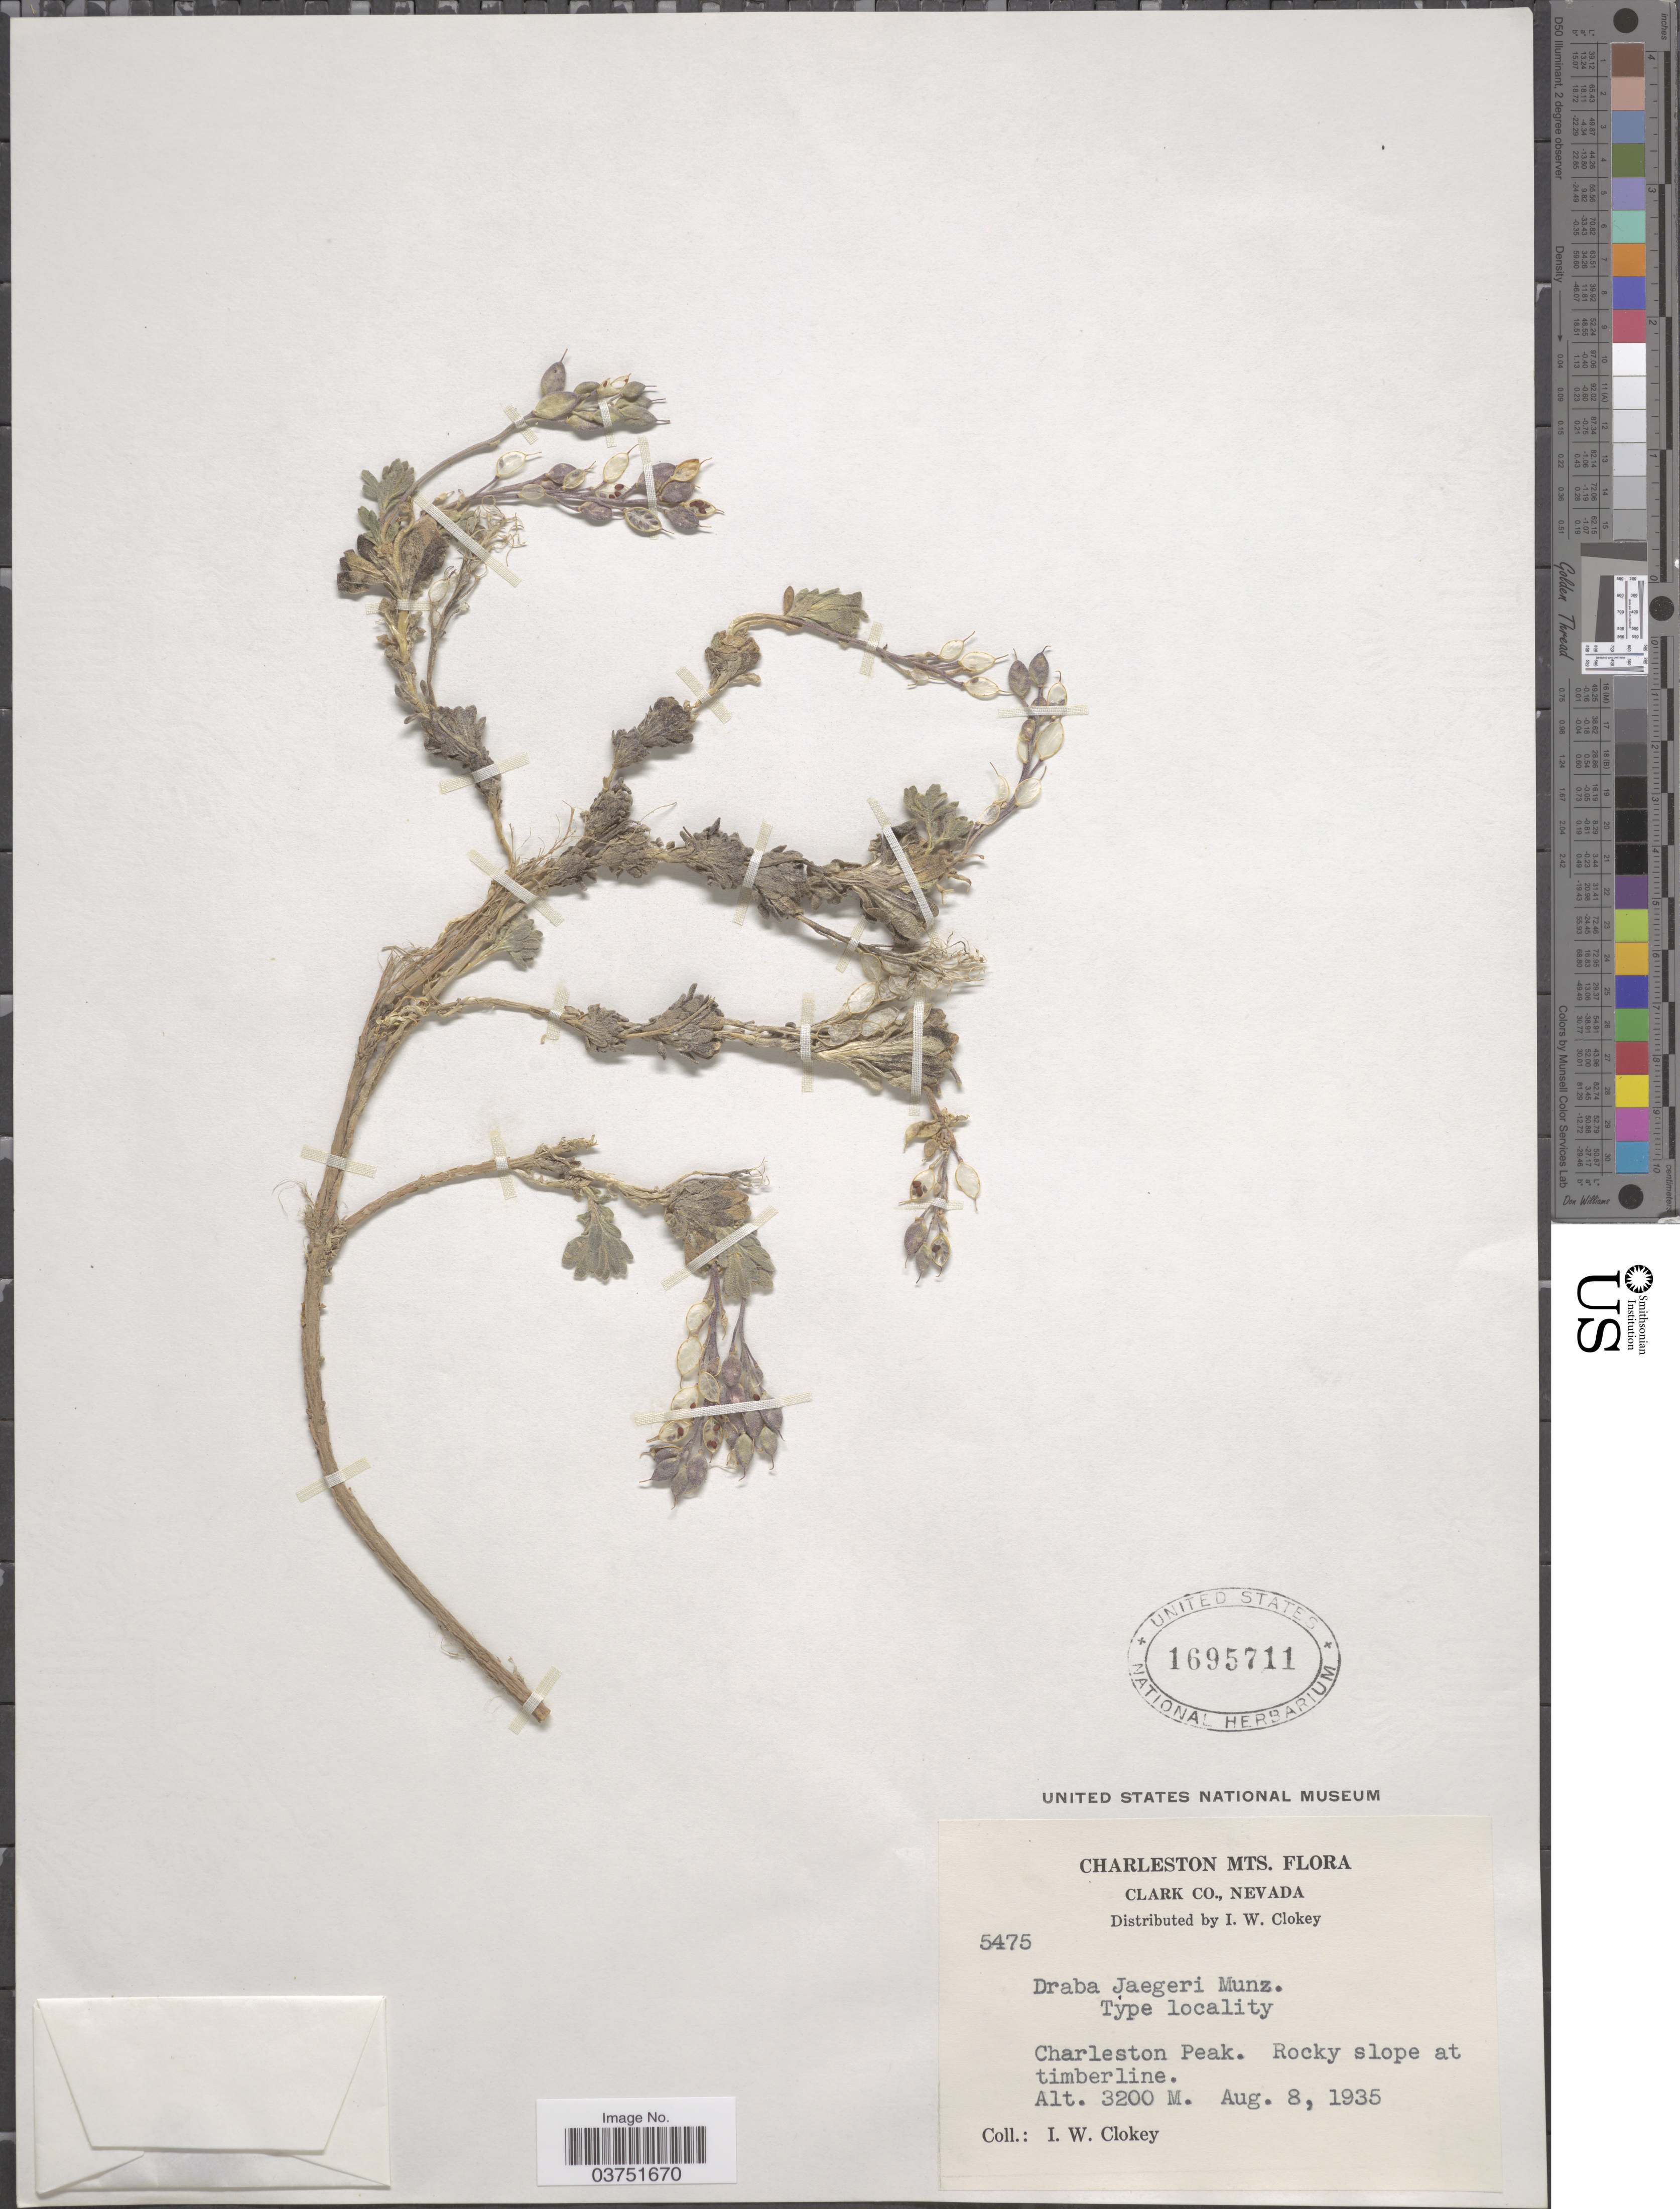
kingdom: Plantae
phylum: Tracheophyta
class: Magnoliopsida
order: Brassicales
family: Brassicaceae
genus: Draba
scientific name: Draba jaegeri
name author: Munz & I.M. Johnst.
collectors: I. W. Clokey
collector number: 5475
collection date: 1935-08-08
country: United States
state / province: Nevada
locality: Charleston Mts. Clark Co. Charleston Peak. Rocky slope at timberline.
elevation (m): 3200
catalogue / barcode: US 1695711